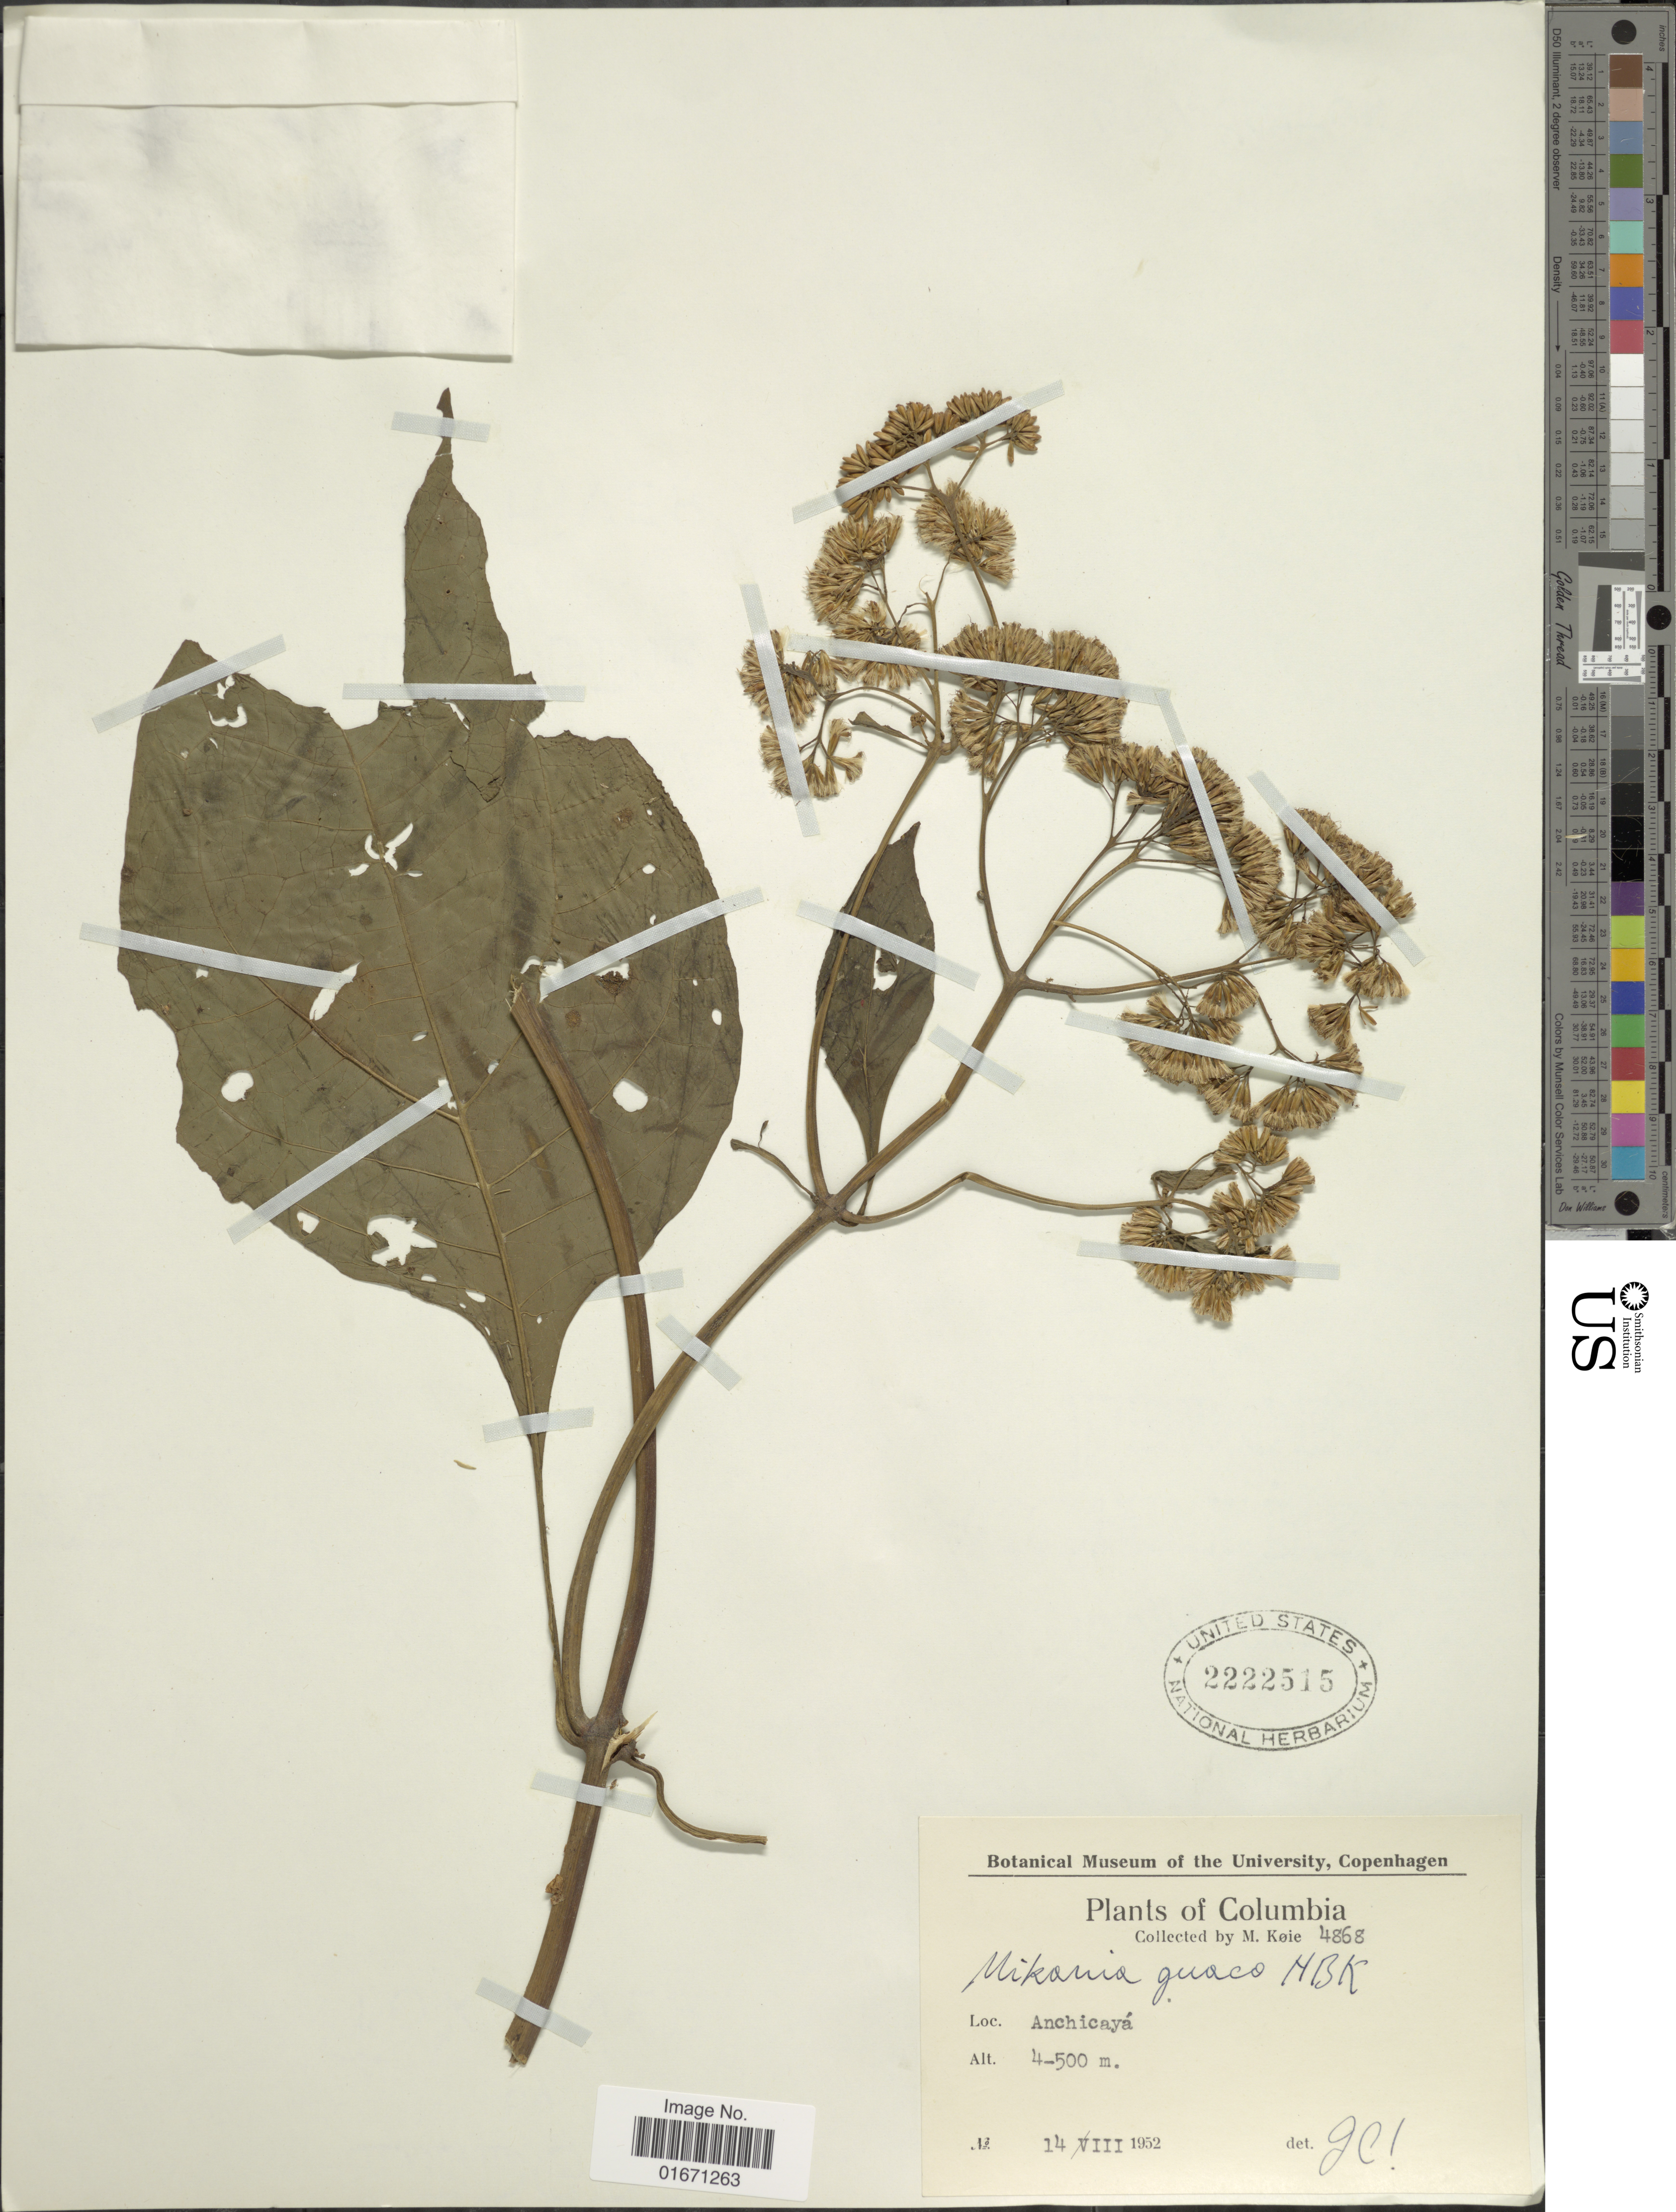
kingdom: Plantae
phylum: Tracheophyta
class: Magnoliopsida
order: Asterales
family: Asteraceae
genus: Mikania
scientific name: Mikania guaco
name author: Humb. & Bonpl.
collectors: M. Köie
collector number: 4868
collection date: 1952-03-14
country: Colombia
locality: Anchicaya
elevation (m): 400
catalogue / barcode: US 2222515